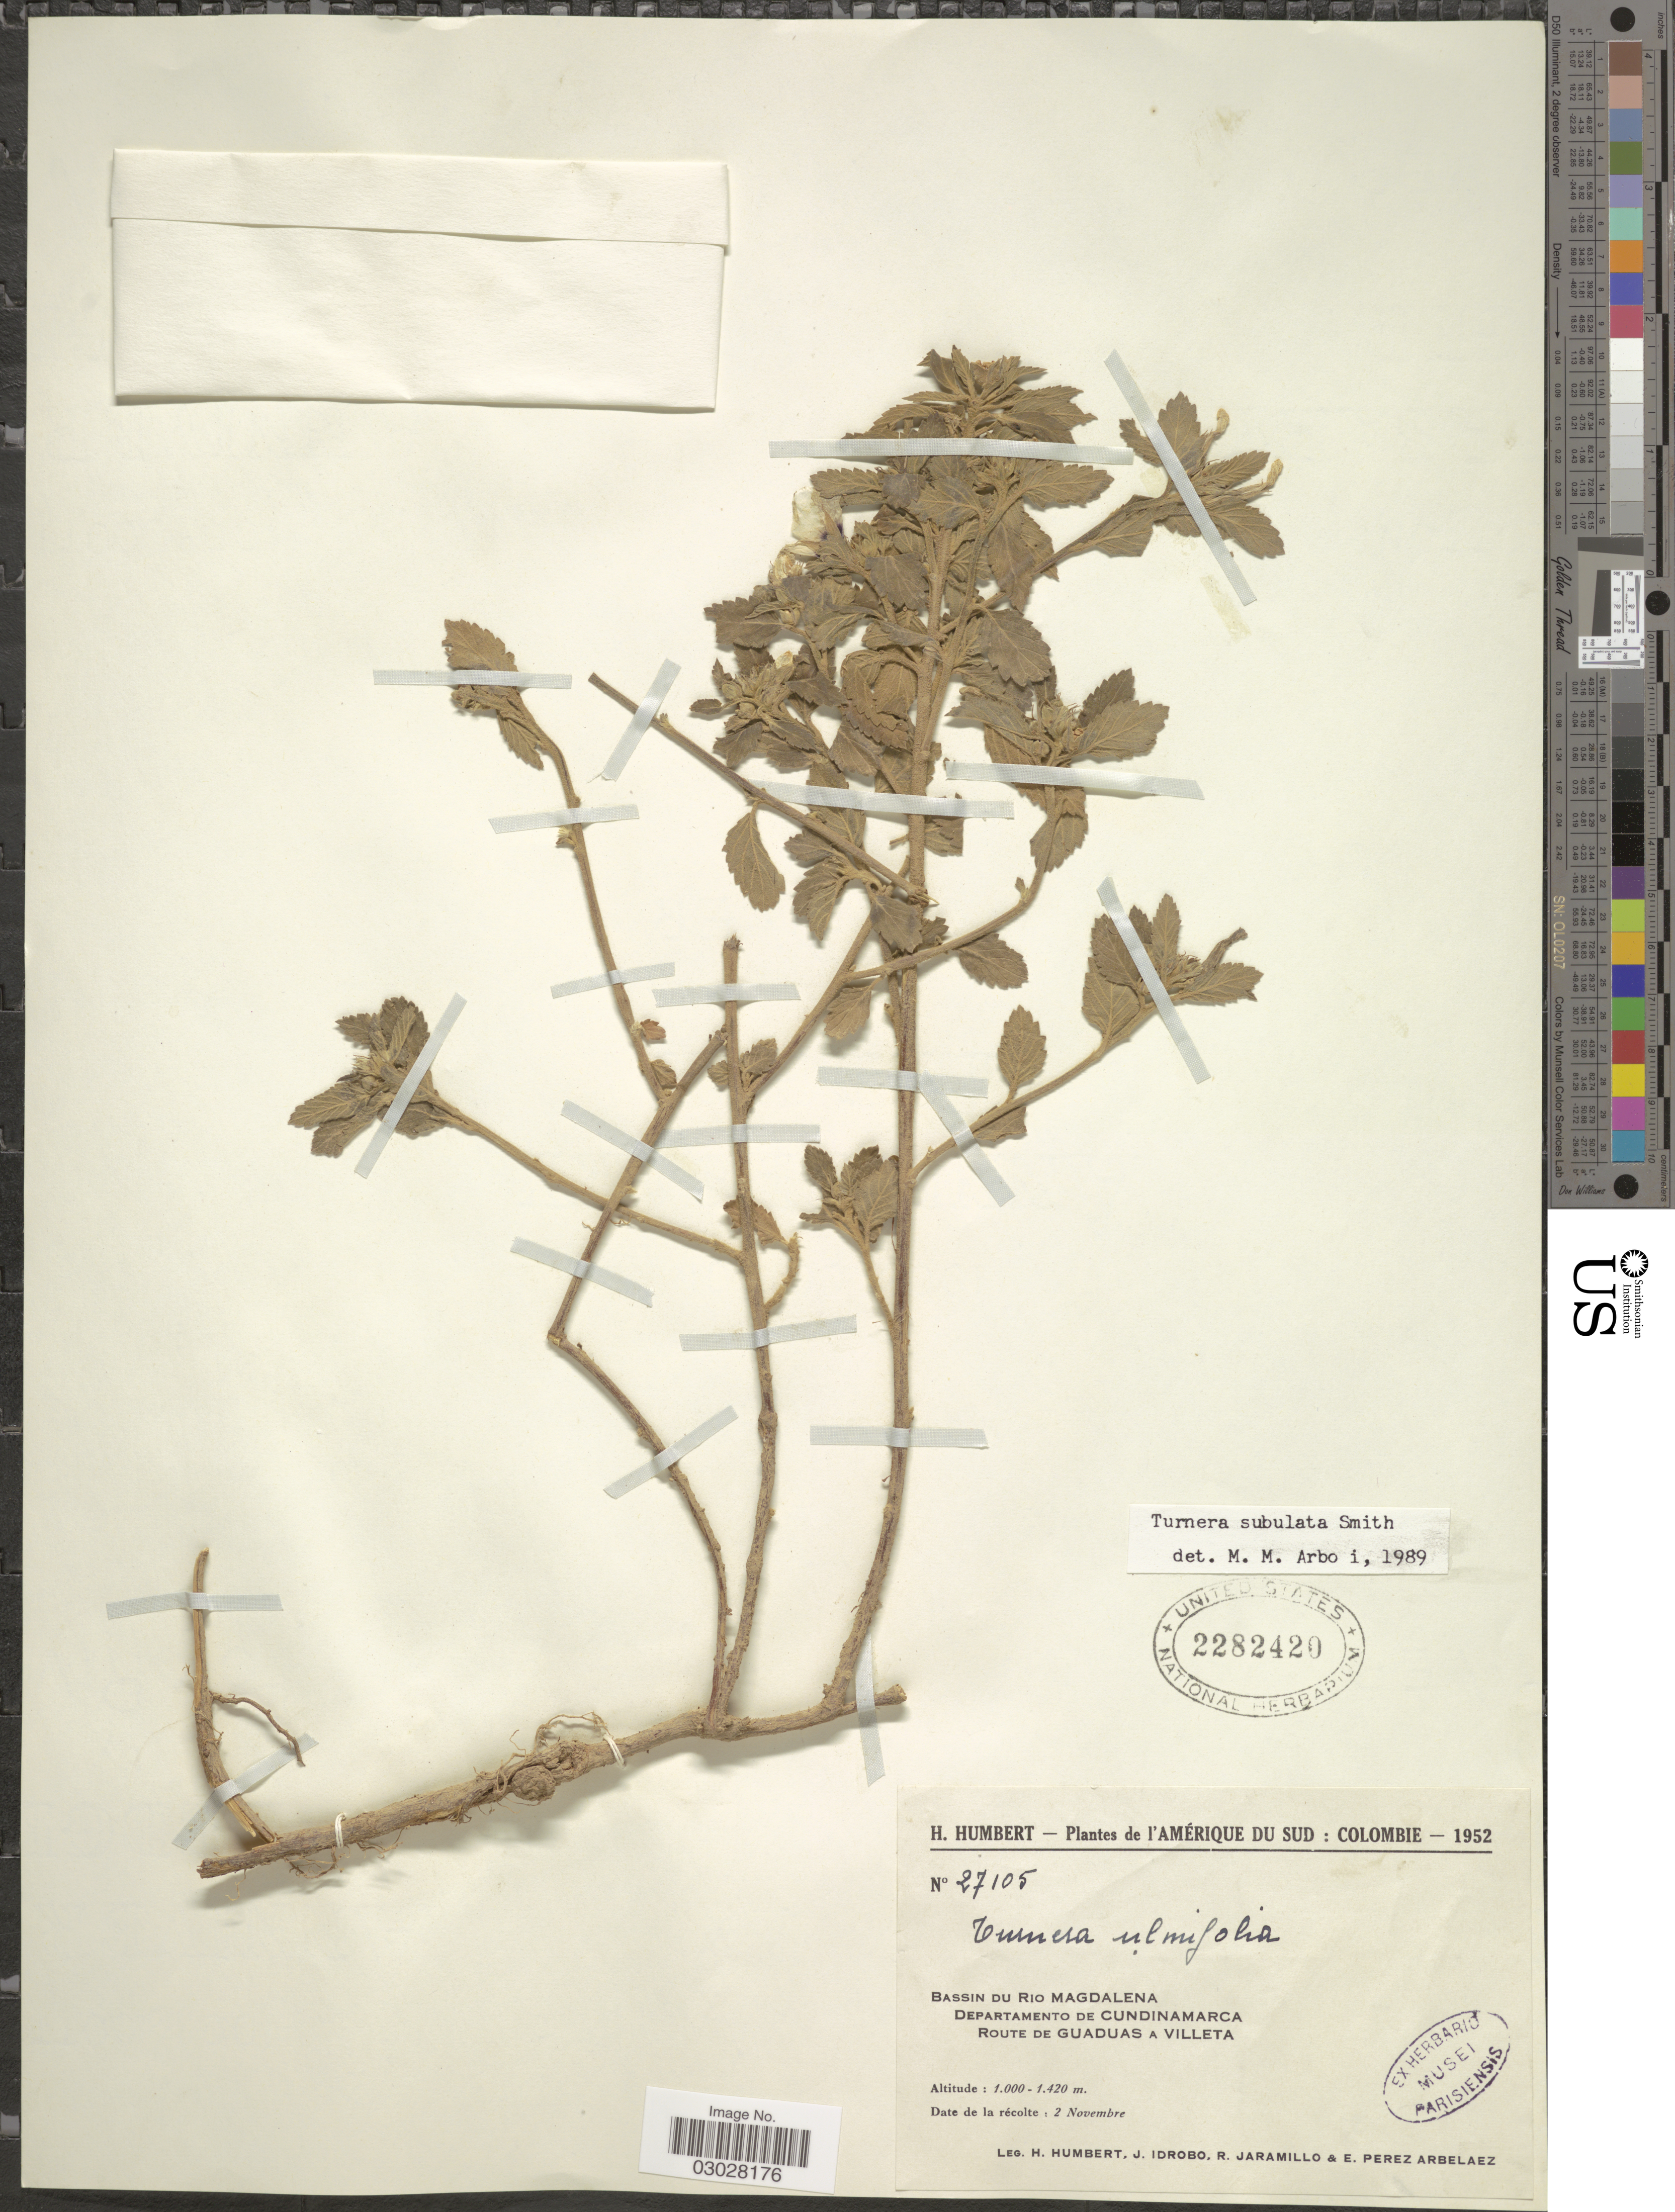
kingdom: Plantae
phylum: Tracheophyta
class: Magnoliopsida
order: Malpighiales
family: Turneraceae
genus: Turnera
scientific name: Turnera subulata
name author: Sm.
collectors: H. Humbert, J. M. Idrobo, R. Jaramillo & E. Pérez Arbeláez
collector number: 27105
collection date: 1952-11-02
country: Colombia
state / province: Cundinamarca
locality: Bassin du Rio Magdalena. Departamento de Cundinamarca. Route de Guaduas a Villeta.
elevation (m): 1000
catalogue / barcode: US 2282420